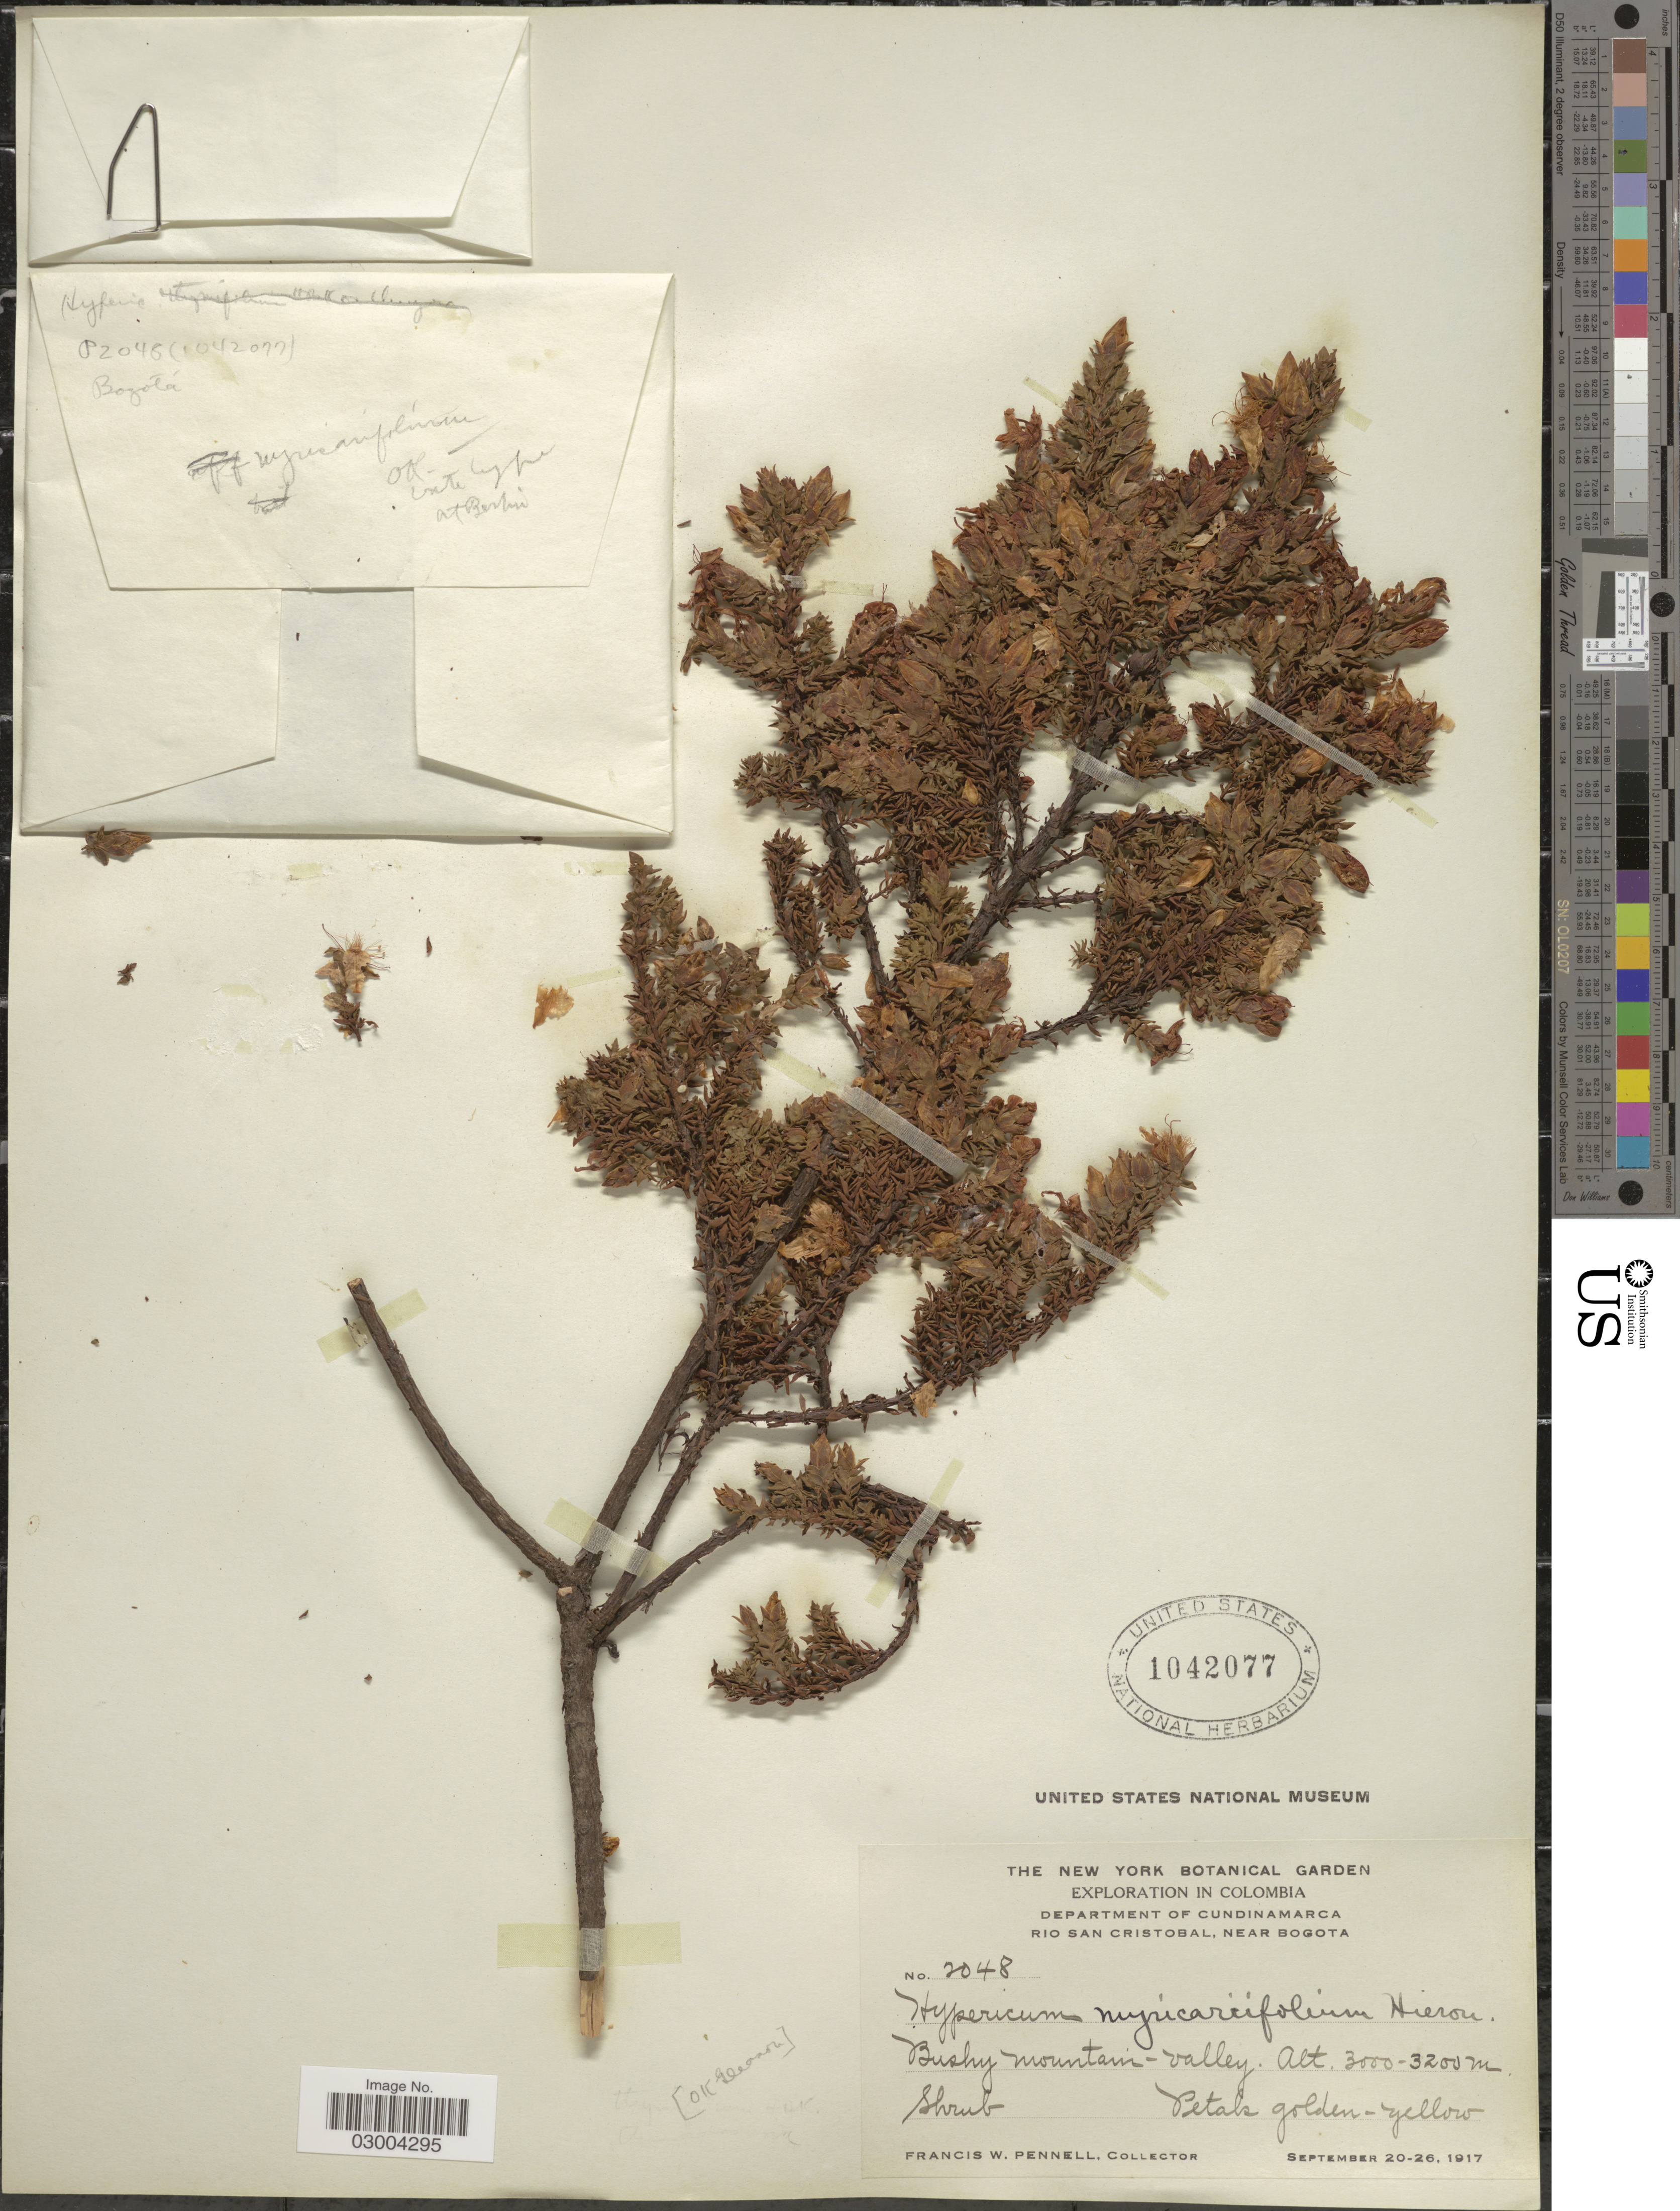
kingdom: Plantae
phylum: Tracheophyta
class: Magnoliopsida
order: Malpighiales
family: Hypericaceae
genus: Hypericum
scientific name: Hypericum thuyoides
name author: Kunth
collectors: F. W. Pennell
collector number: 2048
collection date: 1917-09-20/1917-09-26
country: Colombia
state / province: Cundinamarca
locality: Department of Cundinamarca Rio San Cristobal, near Bogota. Bushy mountain-valley.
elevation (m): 3000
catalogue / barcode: US 1042077